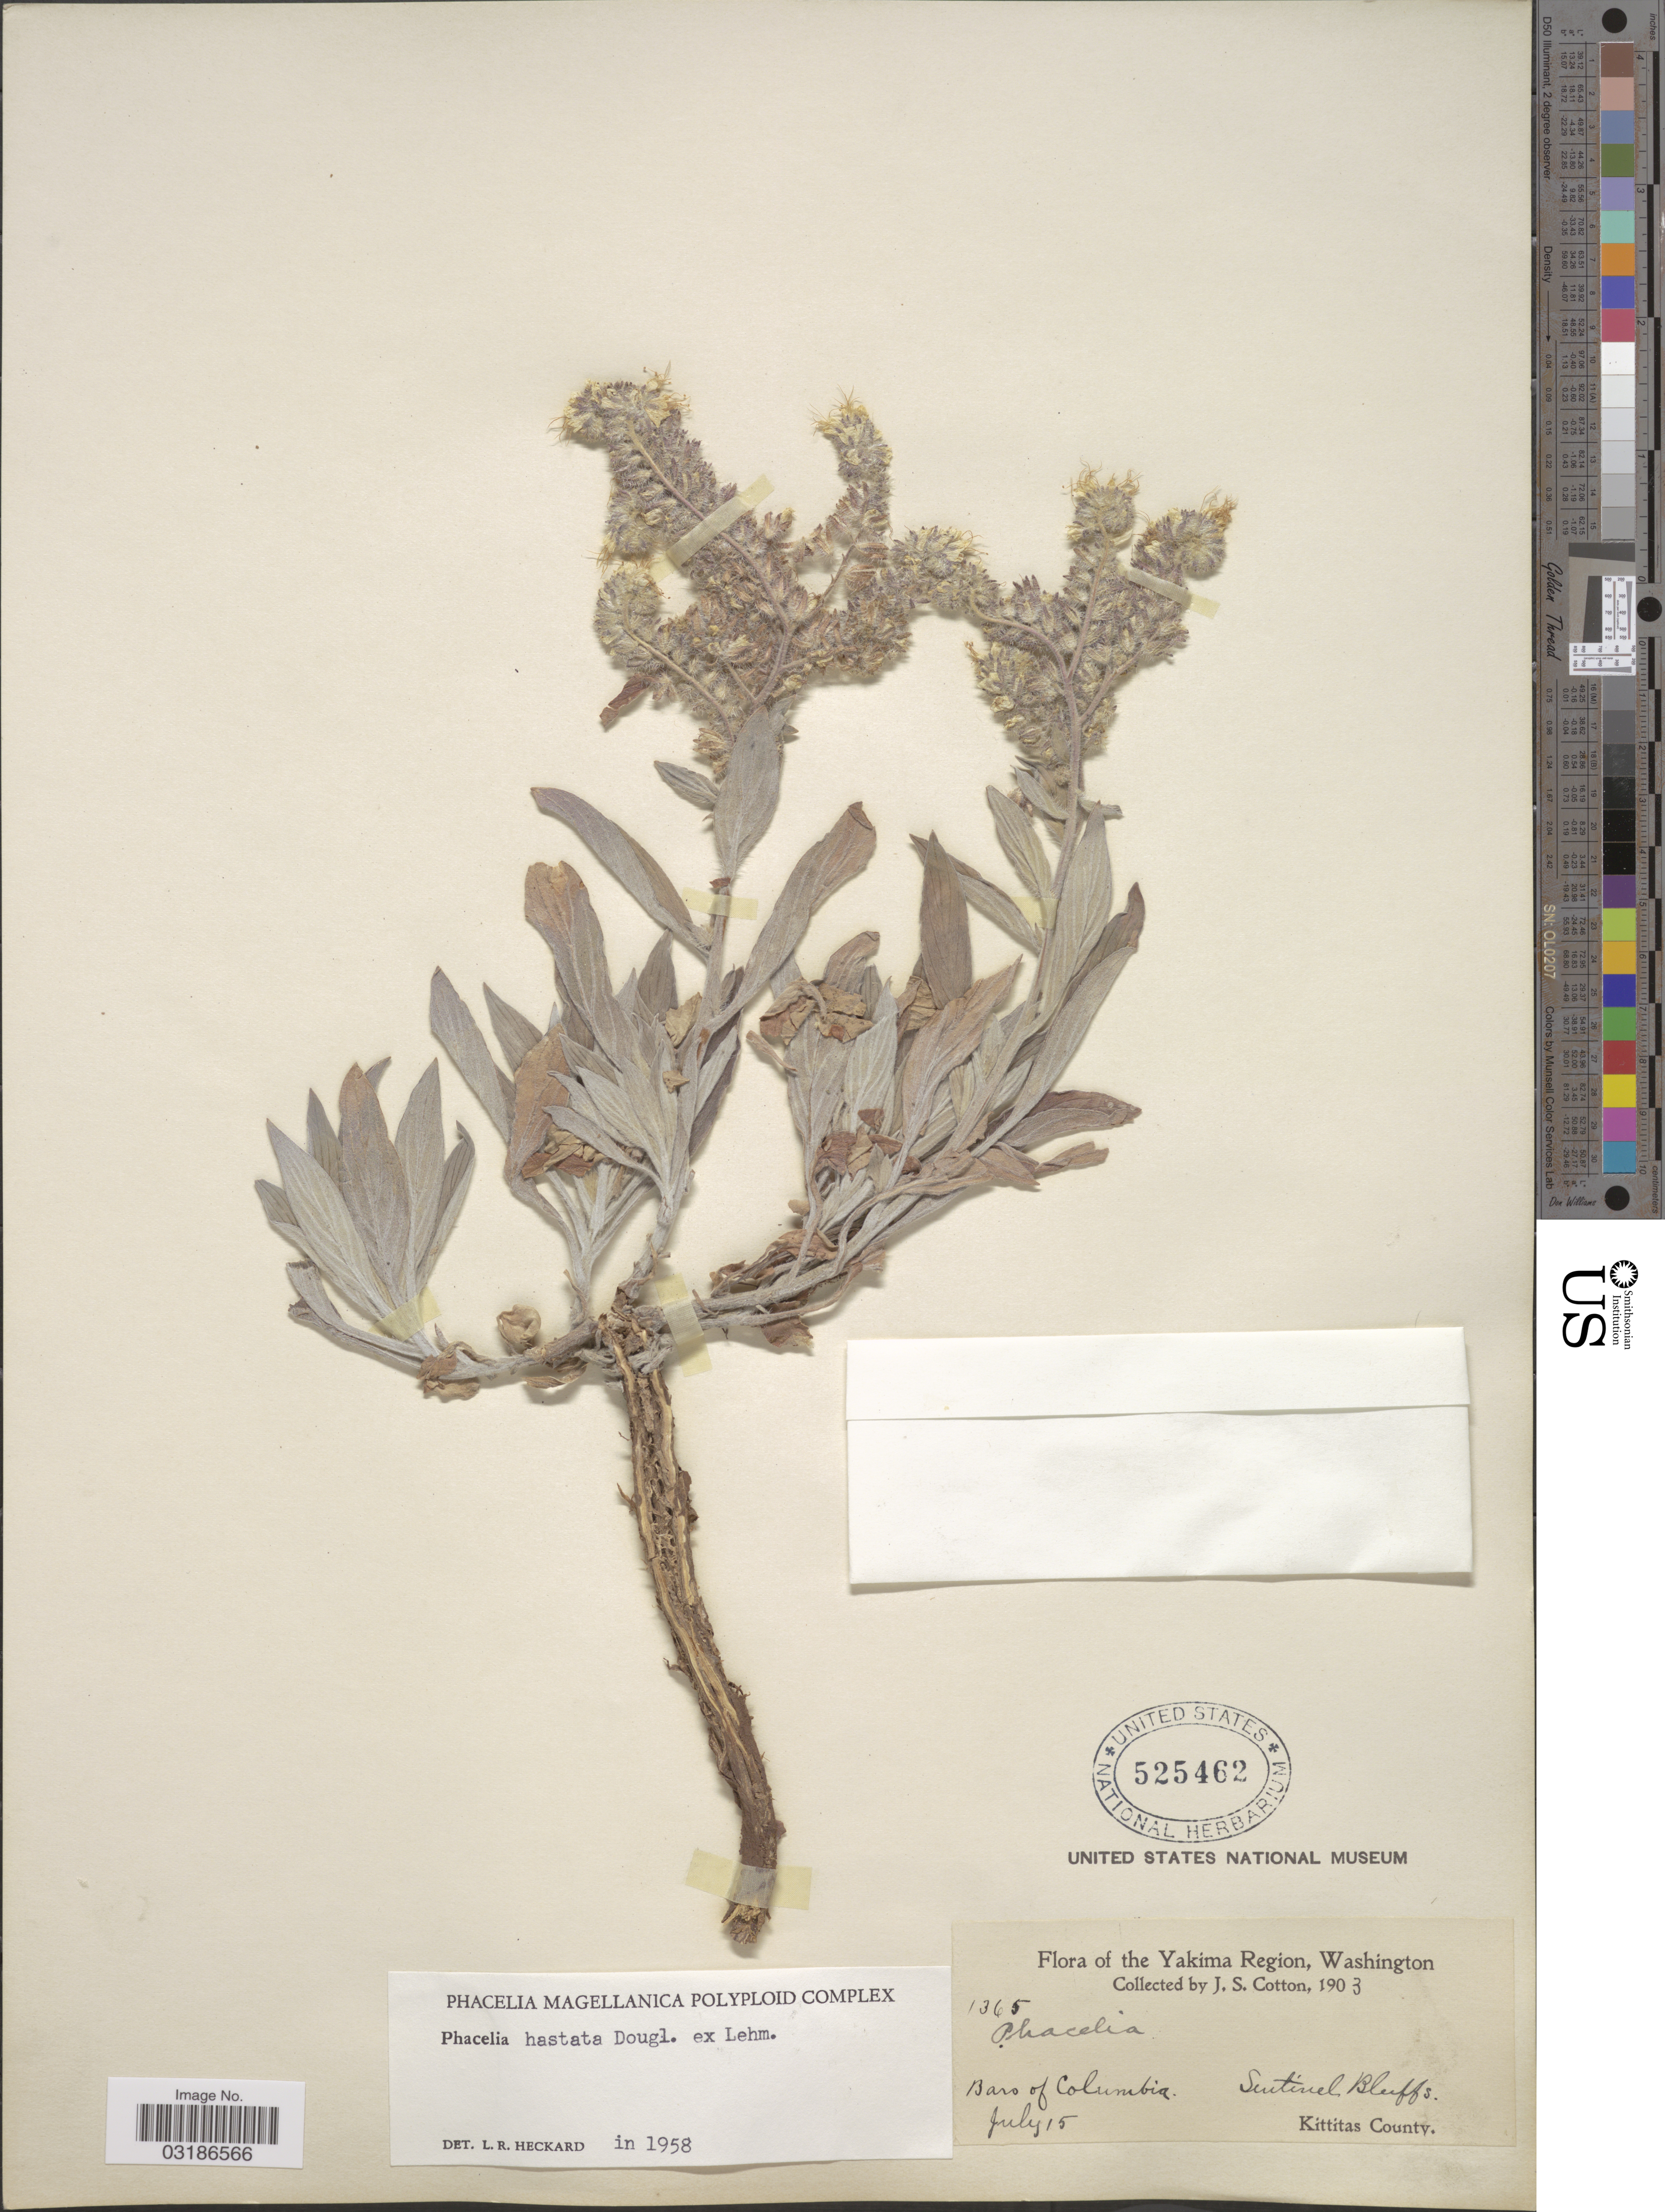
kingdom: Plantae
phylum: Tracheophyta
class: Magnoliopsida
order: Boraginales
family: Hydrophyllaceae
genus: Phacelia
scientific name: Phacelia hastata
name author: Douglas ex Lehm.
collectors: J. S. Cotton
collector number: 1365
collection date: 1903-07-15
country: United States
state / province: Washington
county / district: Kittitas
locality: The Yakima Region, Bars of Columbia, Sentinel Bluffs, Kittitas County.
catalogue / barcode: US 525462